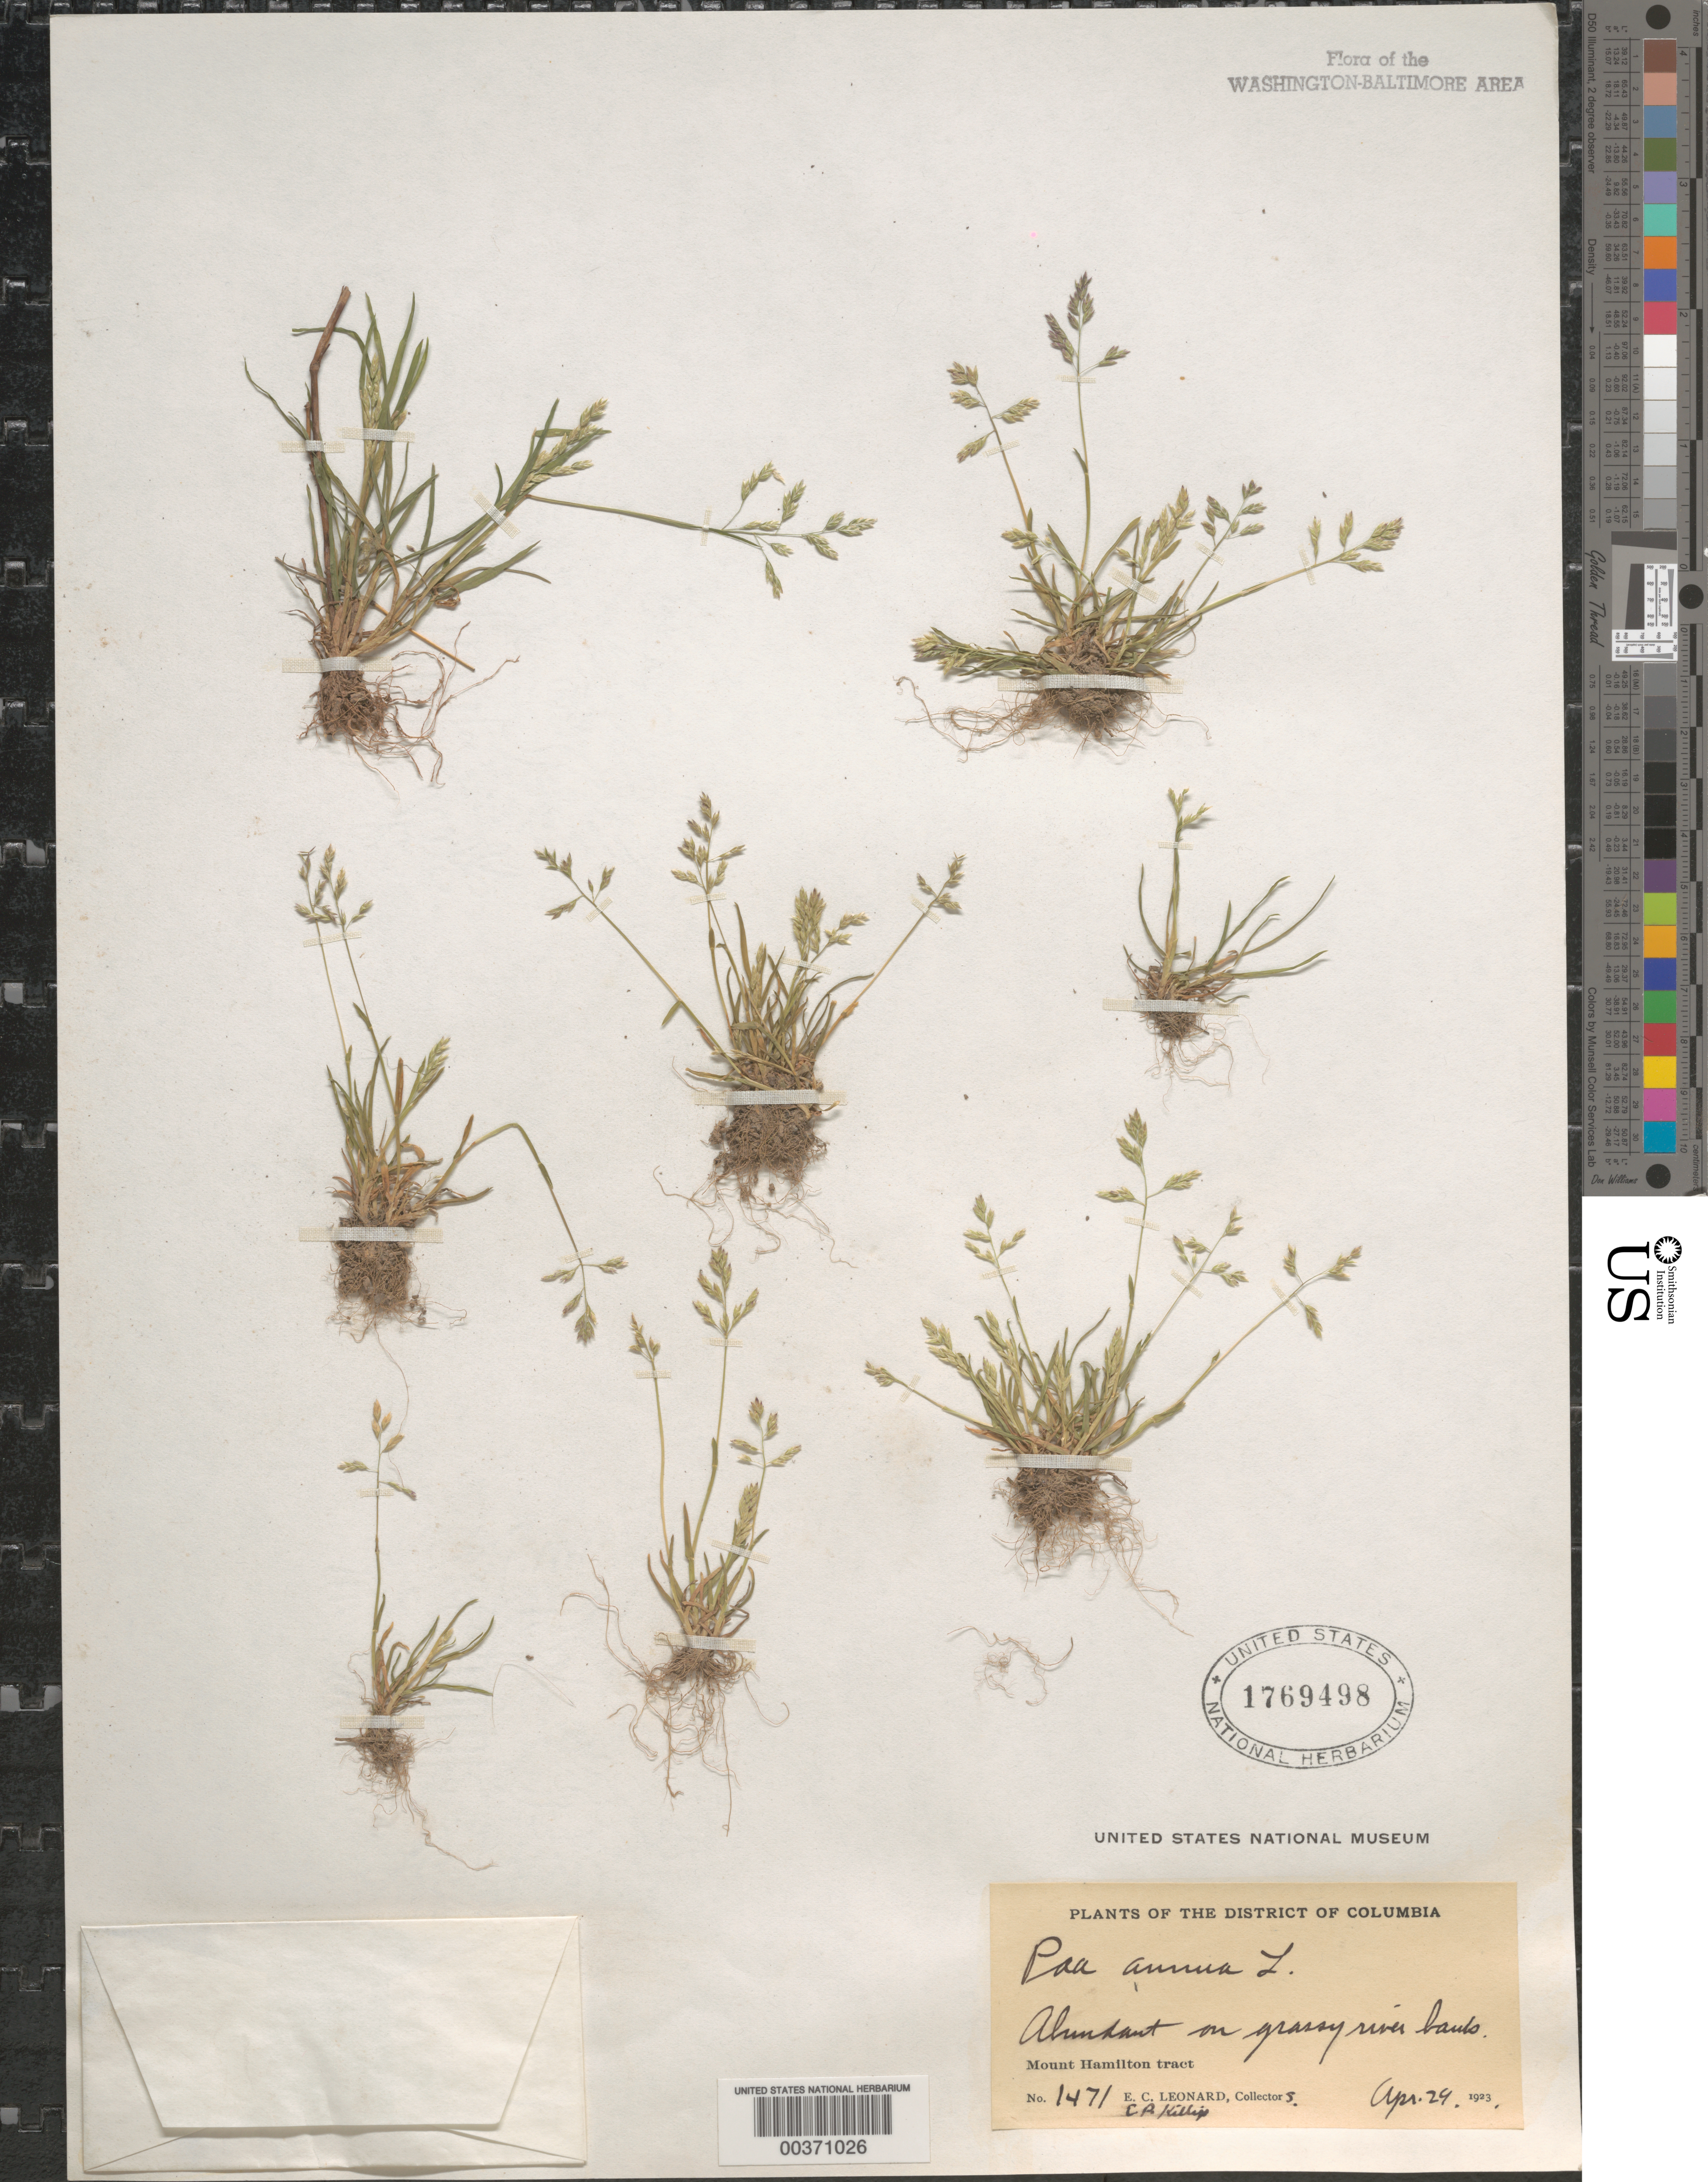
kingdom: Plantae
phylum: Tracheophyta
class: Liliopsida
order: Poales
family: Poaceae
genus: Poa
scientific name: Poa annua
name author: L.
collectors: E. C. Leonard & E. P. Killip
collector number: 1471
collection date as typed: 29 Apr 1923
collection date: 1923-04-29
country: United States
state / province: District of Columbia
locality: Mount Hamilton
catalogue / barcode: US 1769498